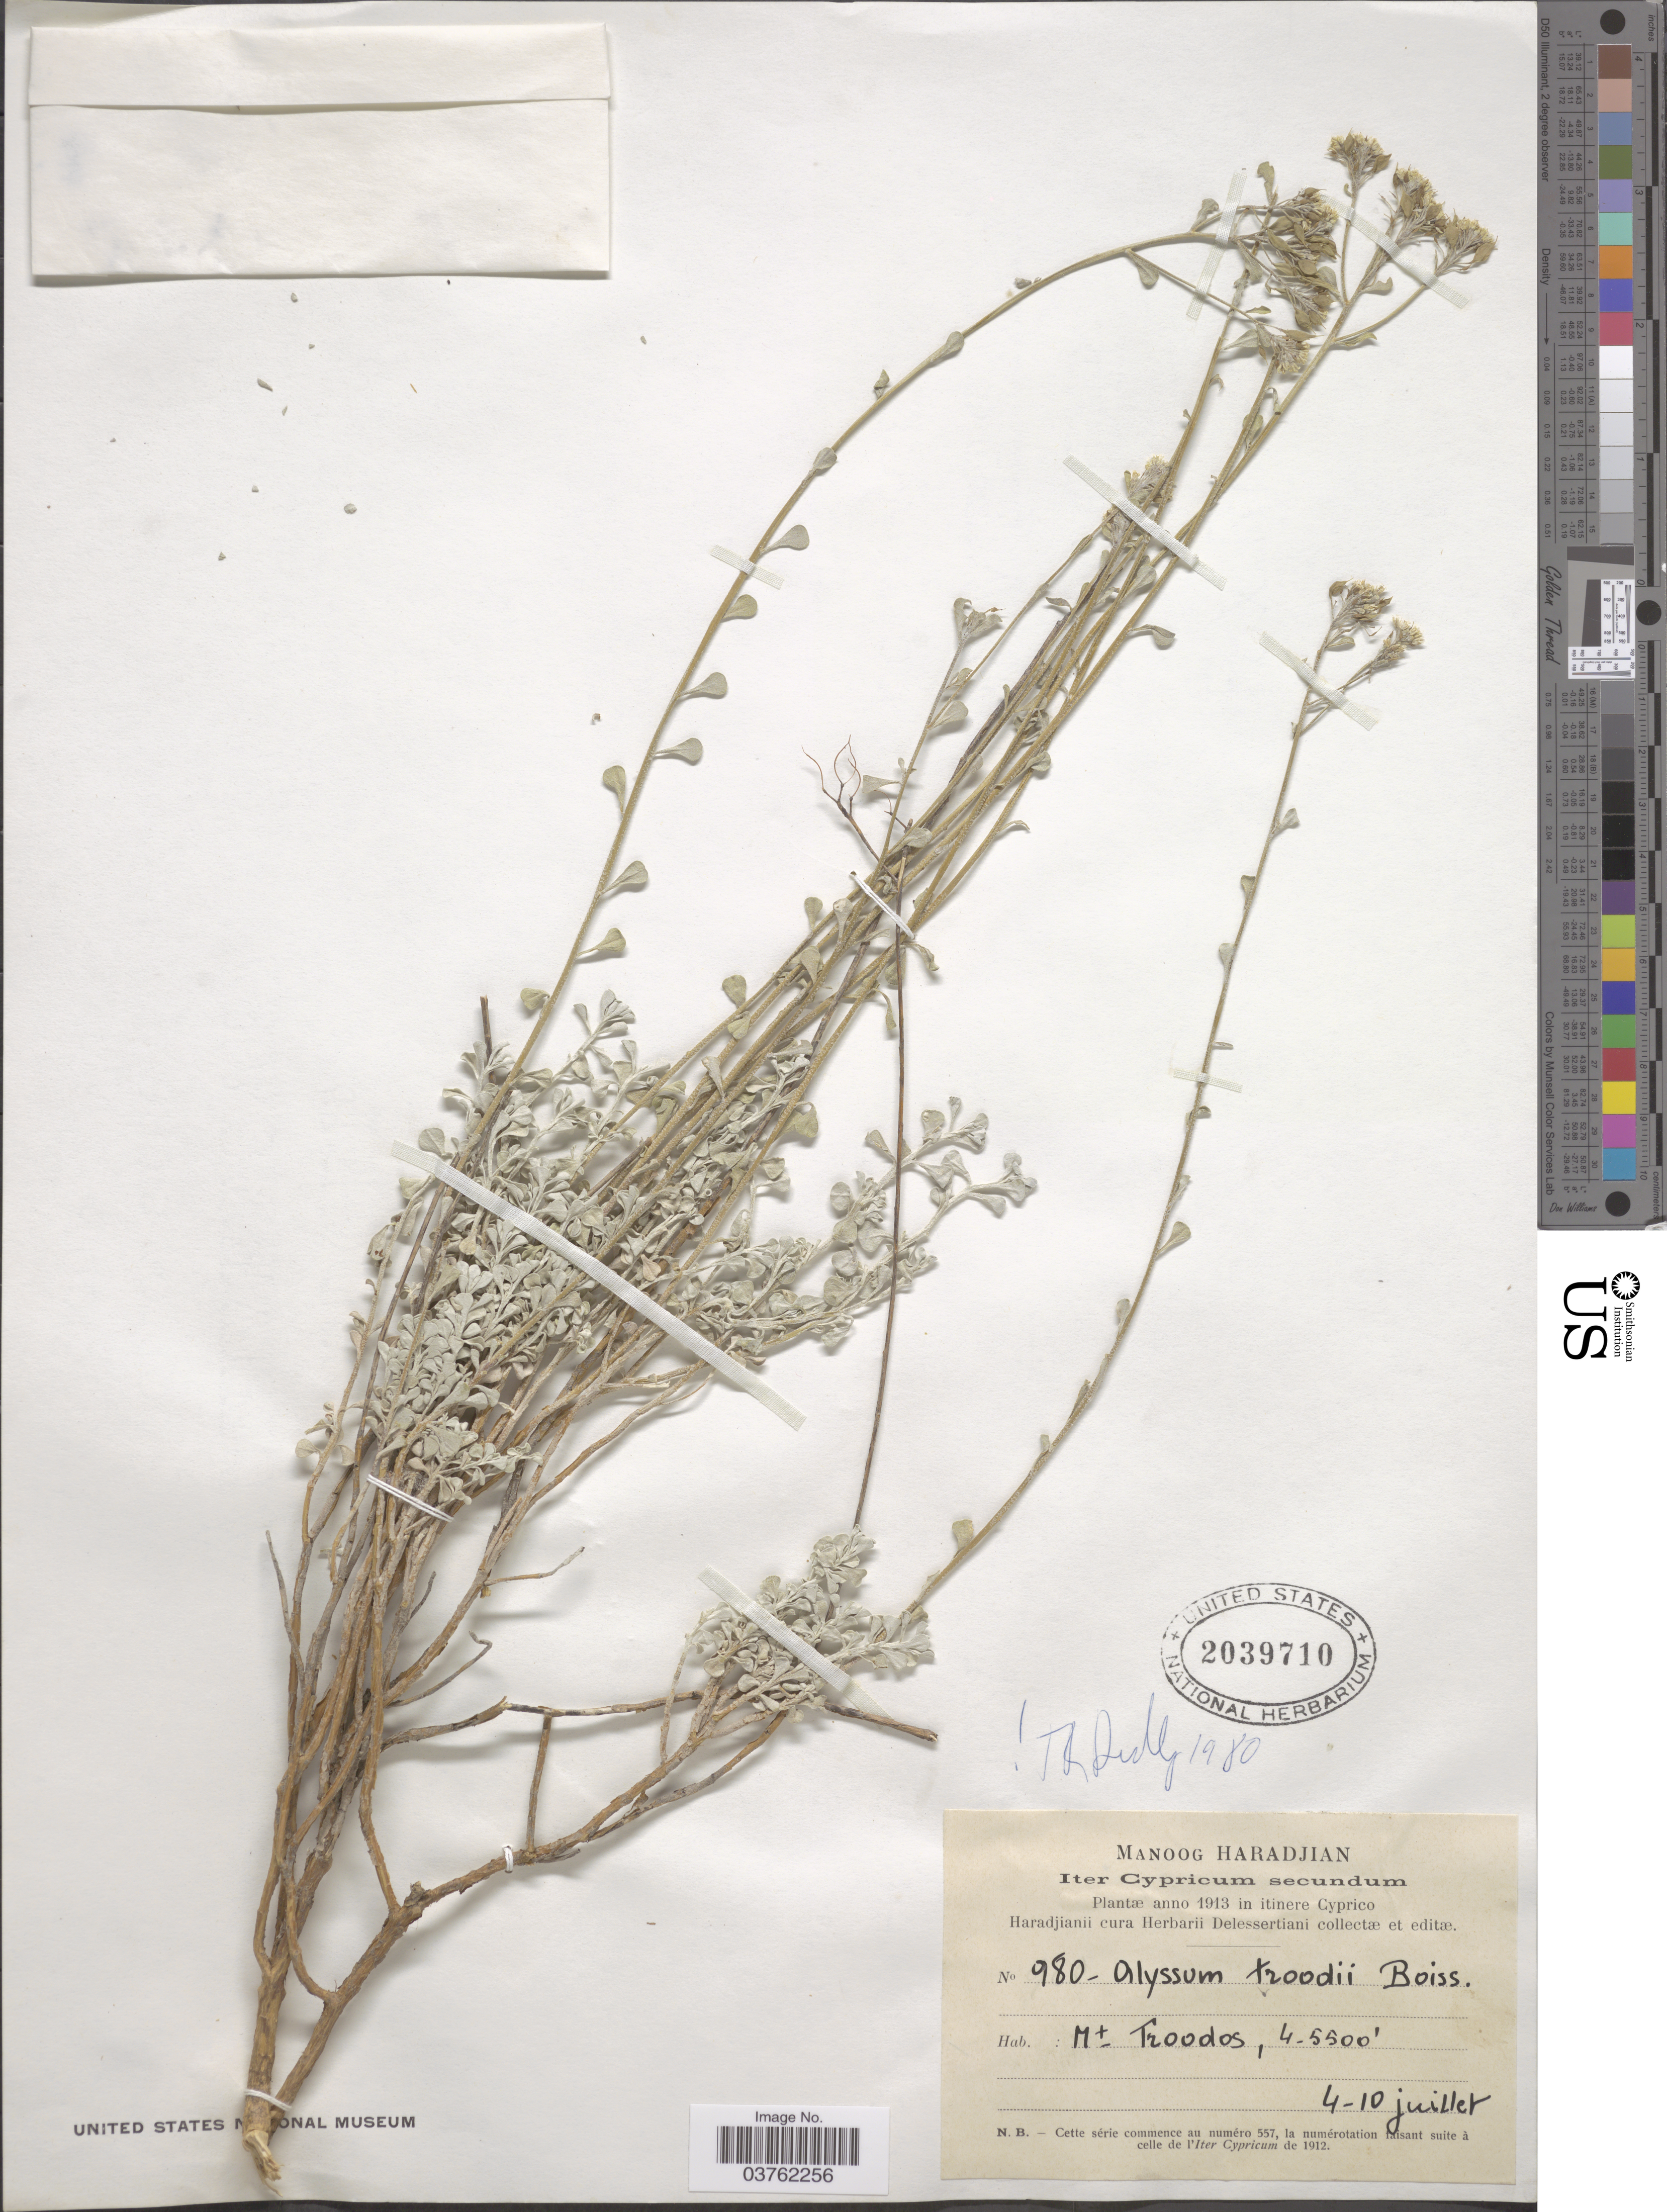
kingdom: Plantae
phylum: Tracheophyta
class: Magnoliopsida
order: Brassicales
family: Brassicaceae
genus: Alyssum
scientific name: Alyssum troodi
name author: Boiss.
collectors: M. Haradjian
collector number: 980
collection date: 1913-07-04/1913-07-10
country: Cyprus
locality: Iter Cypricum. Mt Troodos.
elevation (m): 1219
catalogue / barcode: US 2039710